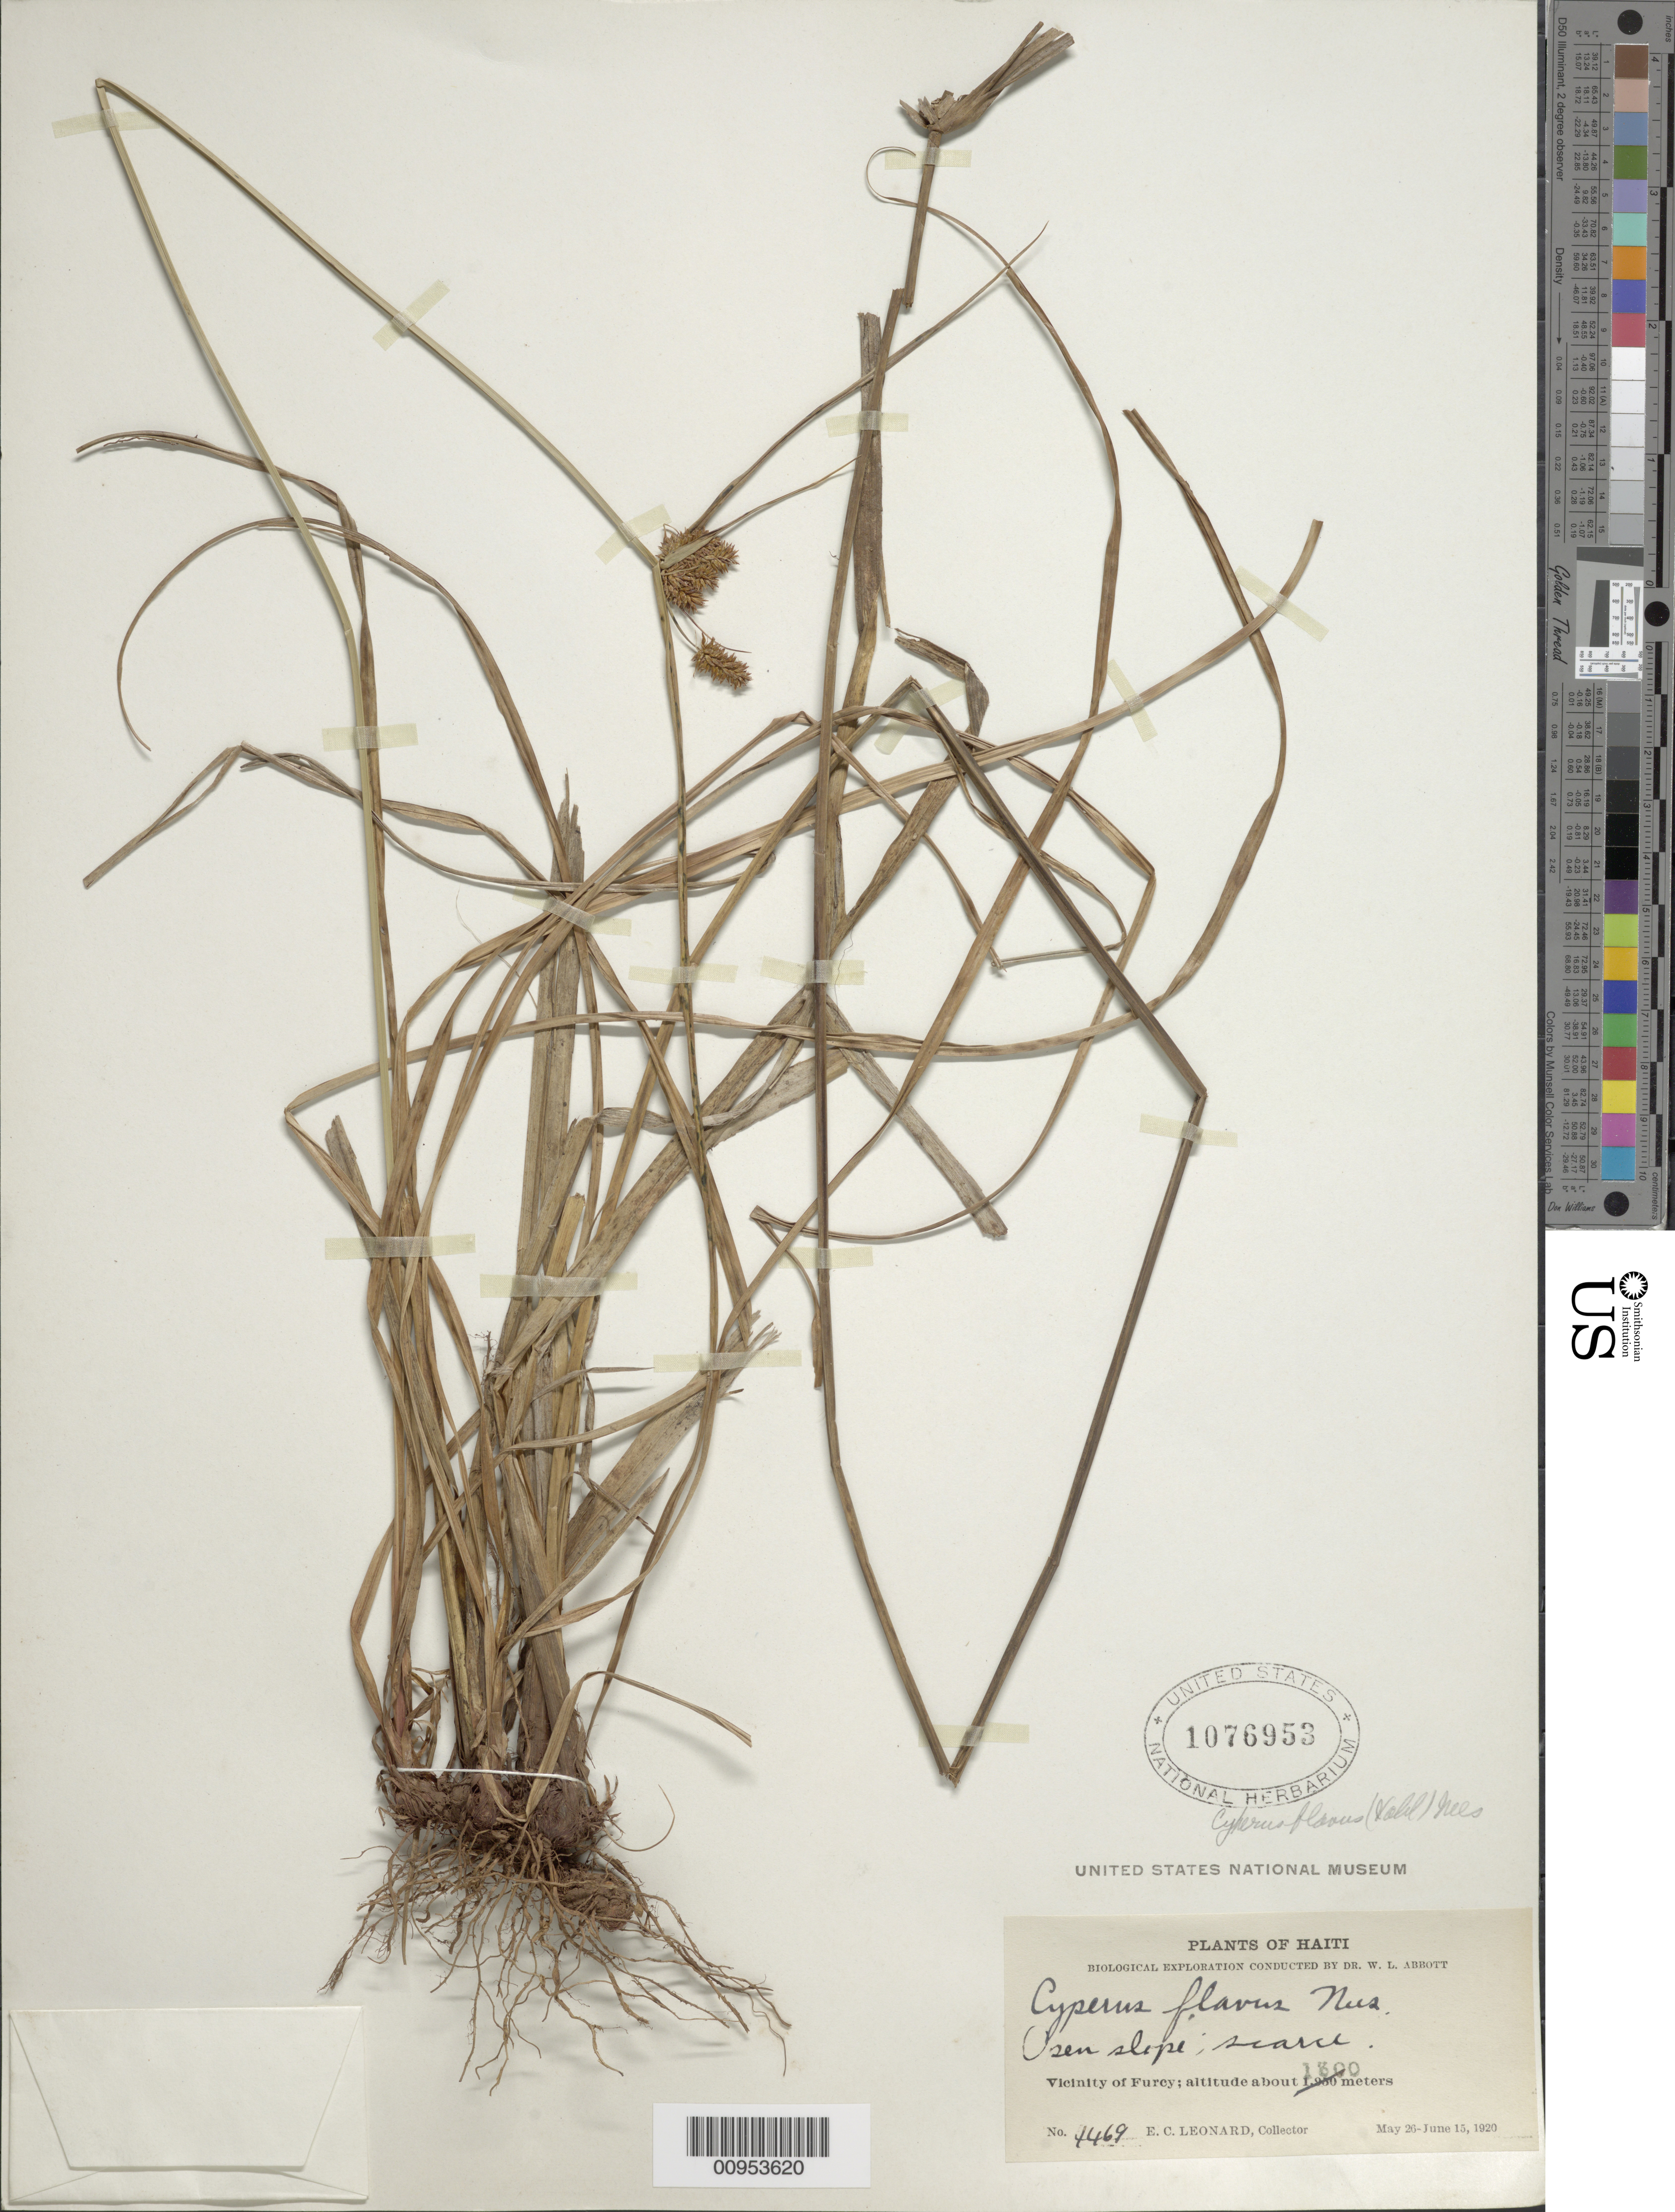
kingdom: Plantae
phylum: Tracheophyta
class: Liliopsida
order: Poales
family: Cyperaceae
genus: Cyperus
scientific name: Cyperus aggregatus var. aggregatus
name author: (Willd.) Endl.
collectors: E. C. Leonard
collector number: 4469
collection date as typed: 26 May 1920 to 15 Jun 1920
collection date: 1920-05-26/1920-06-15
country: Haiti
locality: Vicinity of Furcy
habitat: Open slope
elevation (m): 1300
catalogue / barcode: US 1076953